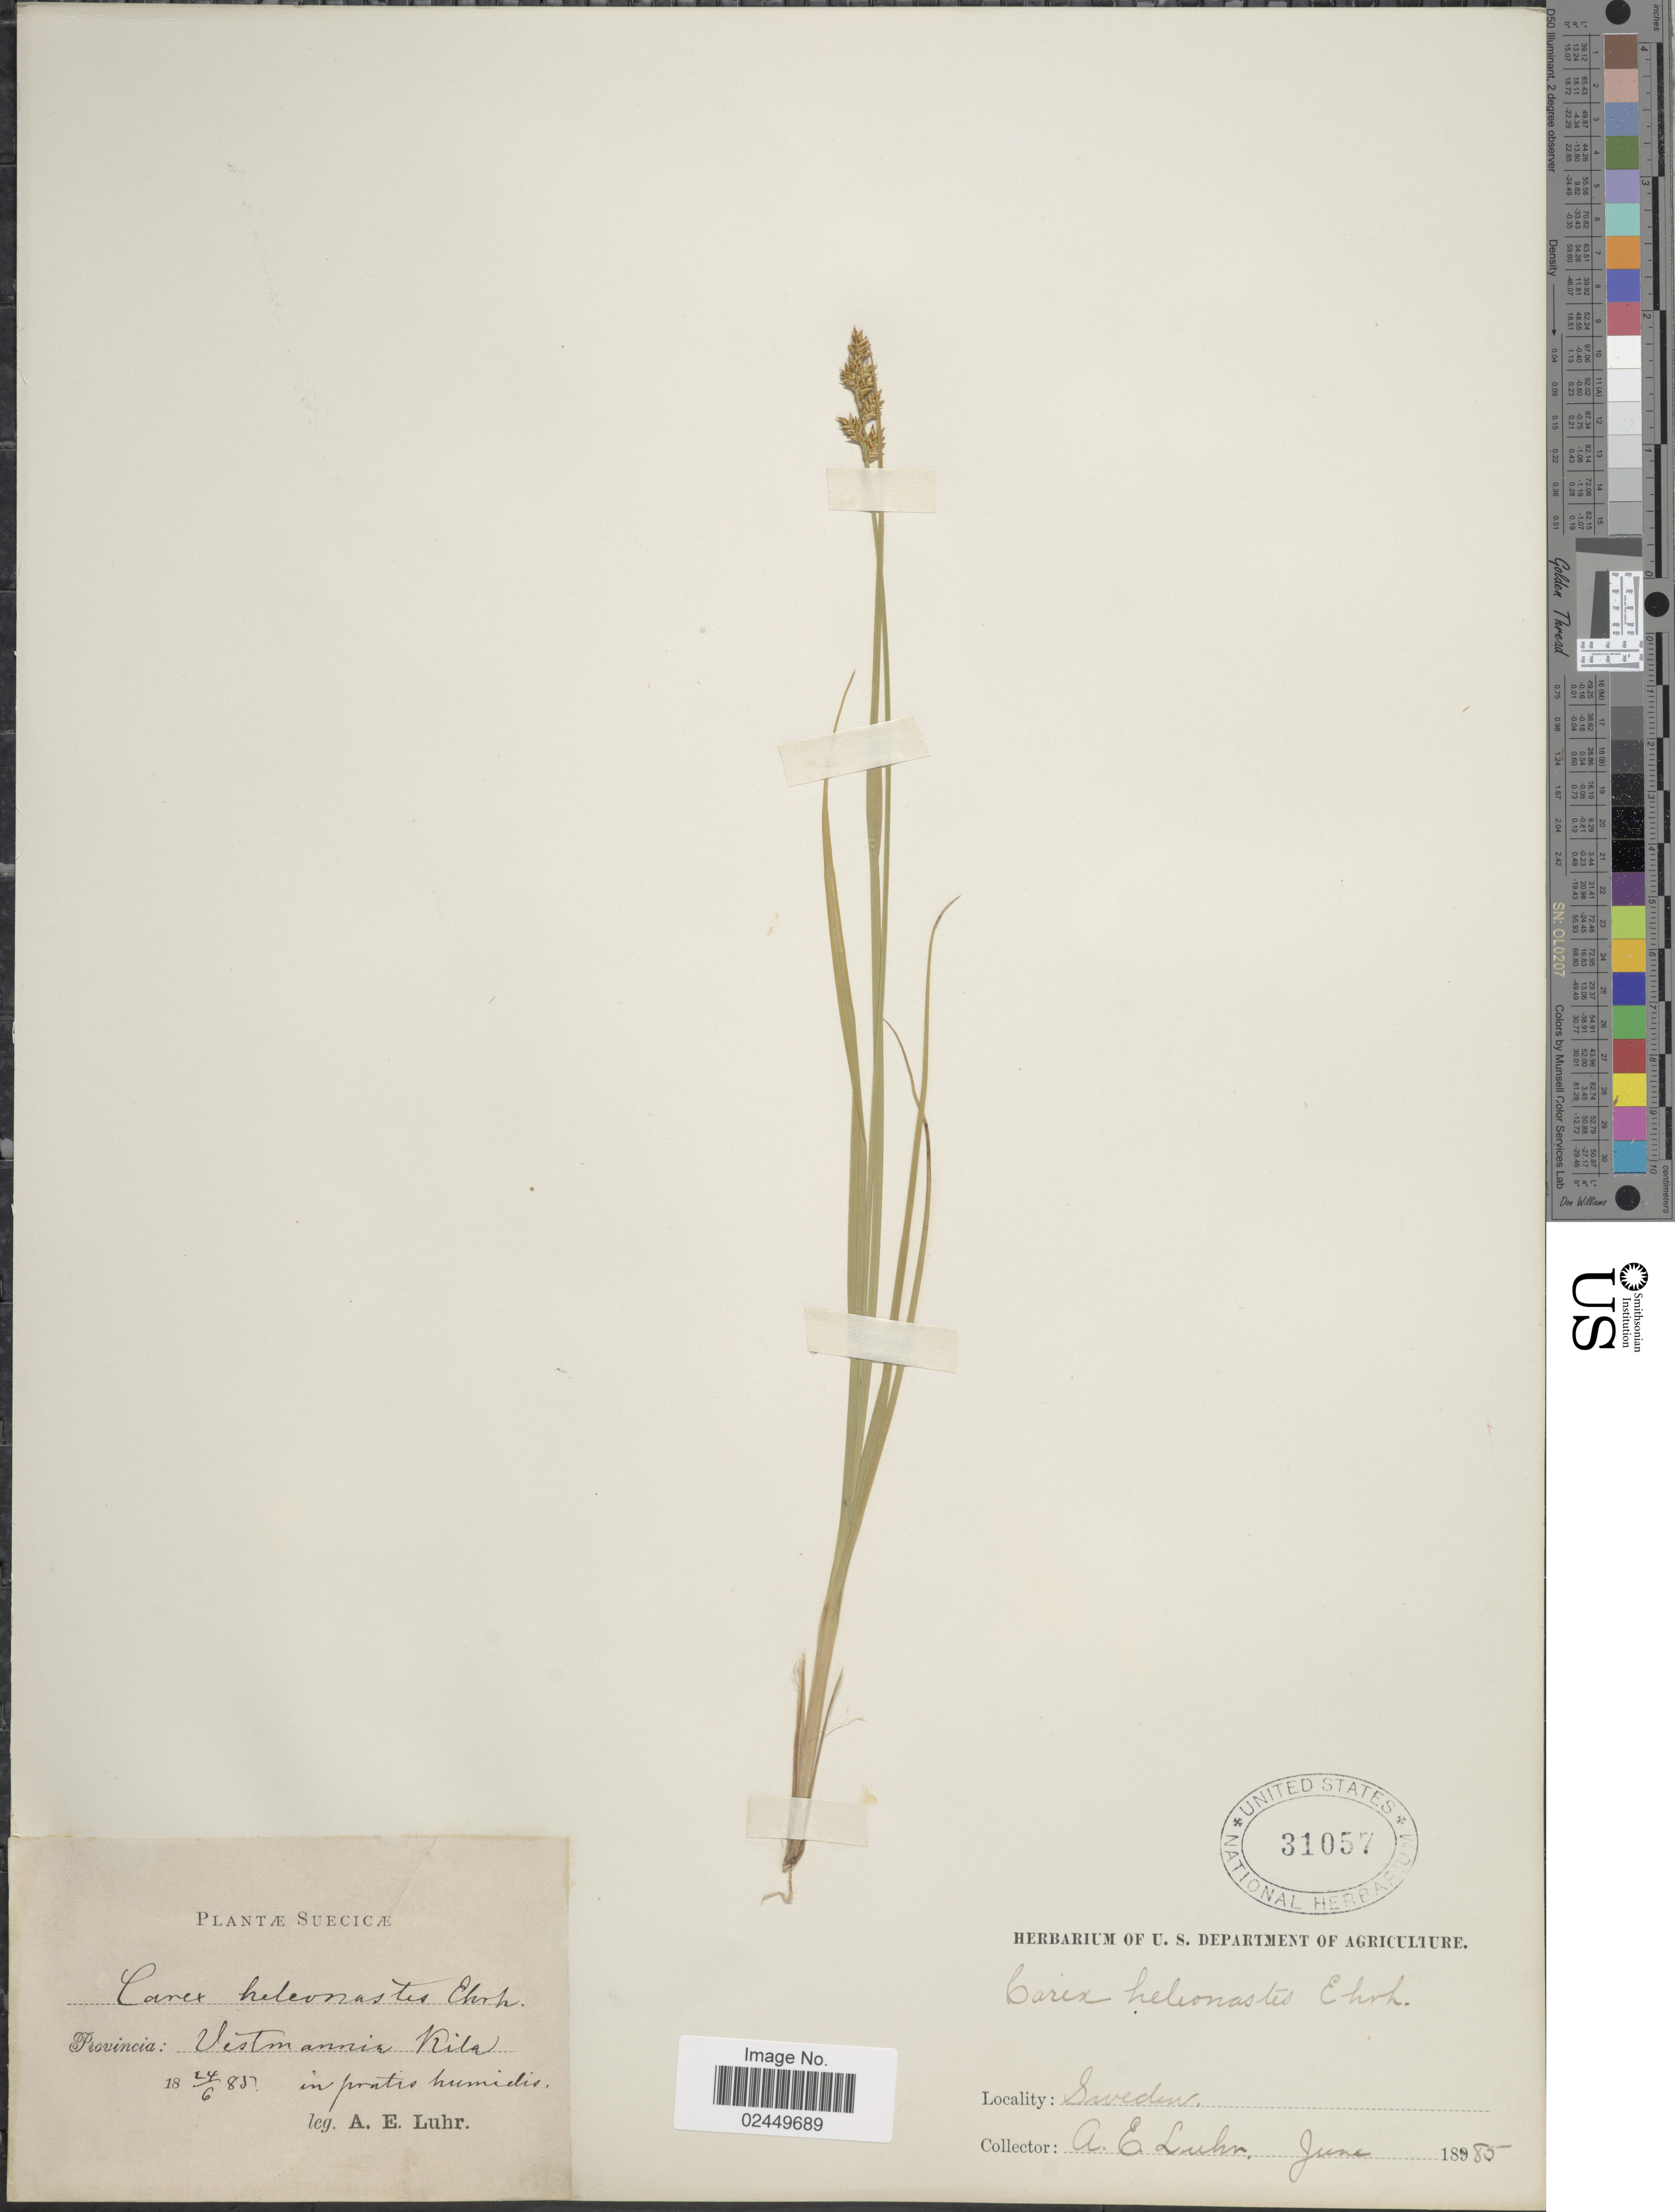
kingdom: Plantae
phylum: Tracheophyta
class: Liliopsida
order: Poales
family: Cyperaceae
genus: Carex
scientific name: Carex heleonastes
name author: Ehrh. ex L. f.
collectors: A. Luhr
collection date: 1885-06-24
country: Sweden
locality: Suecicae. Provincia: Vestmannia Kila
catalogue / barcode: US 31057